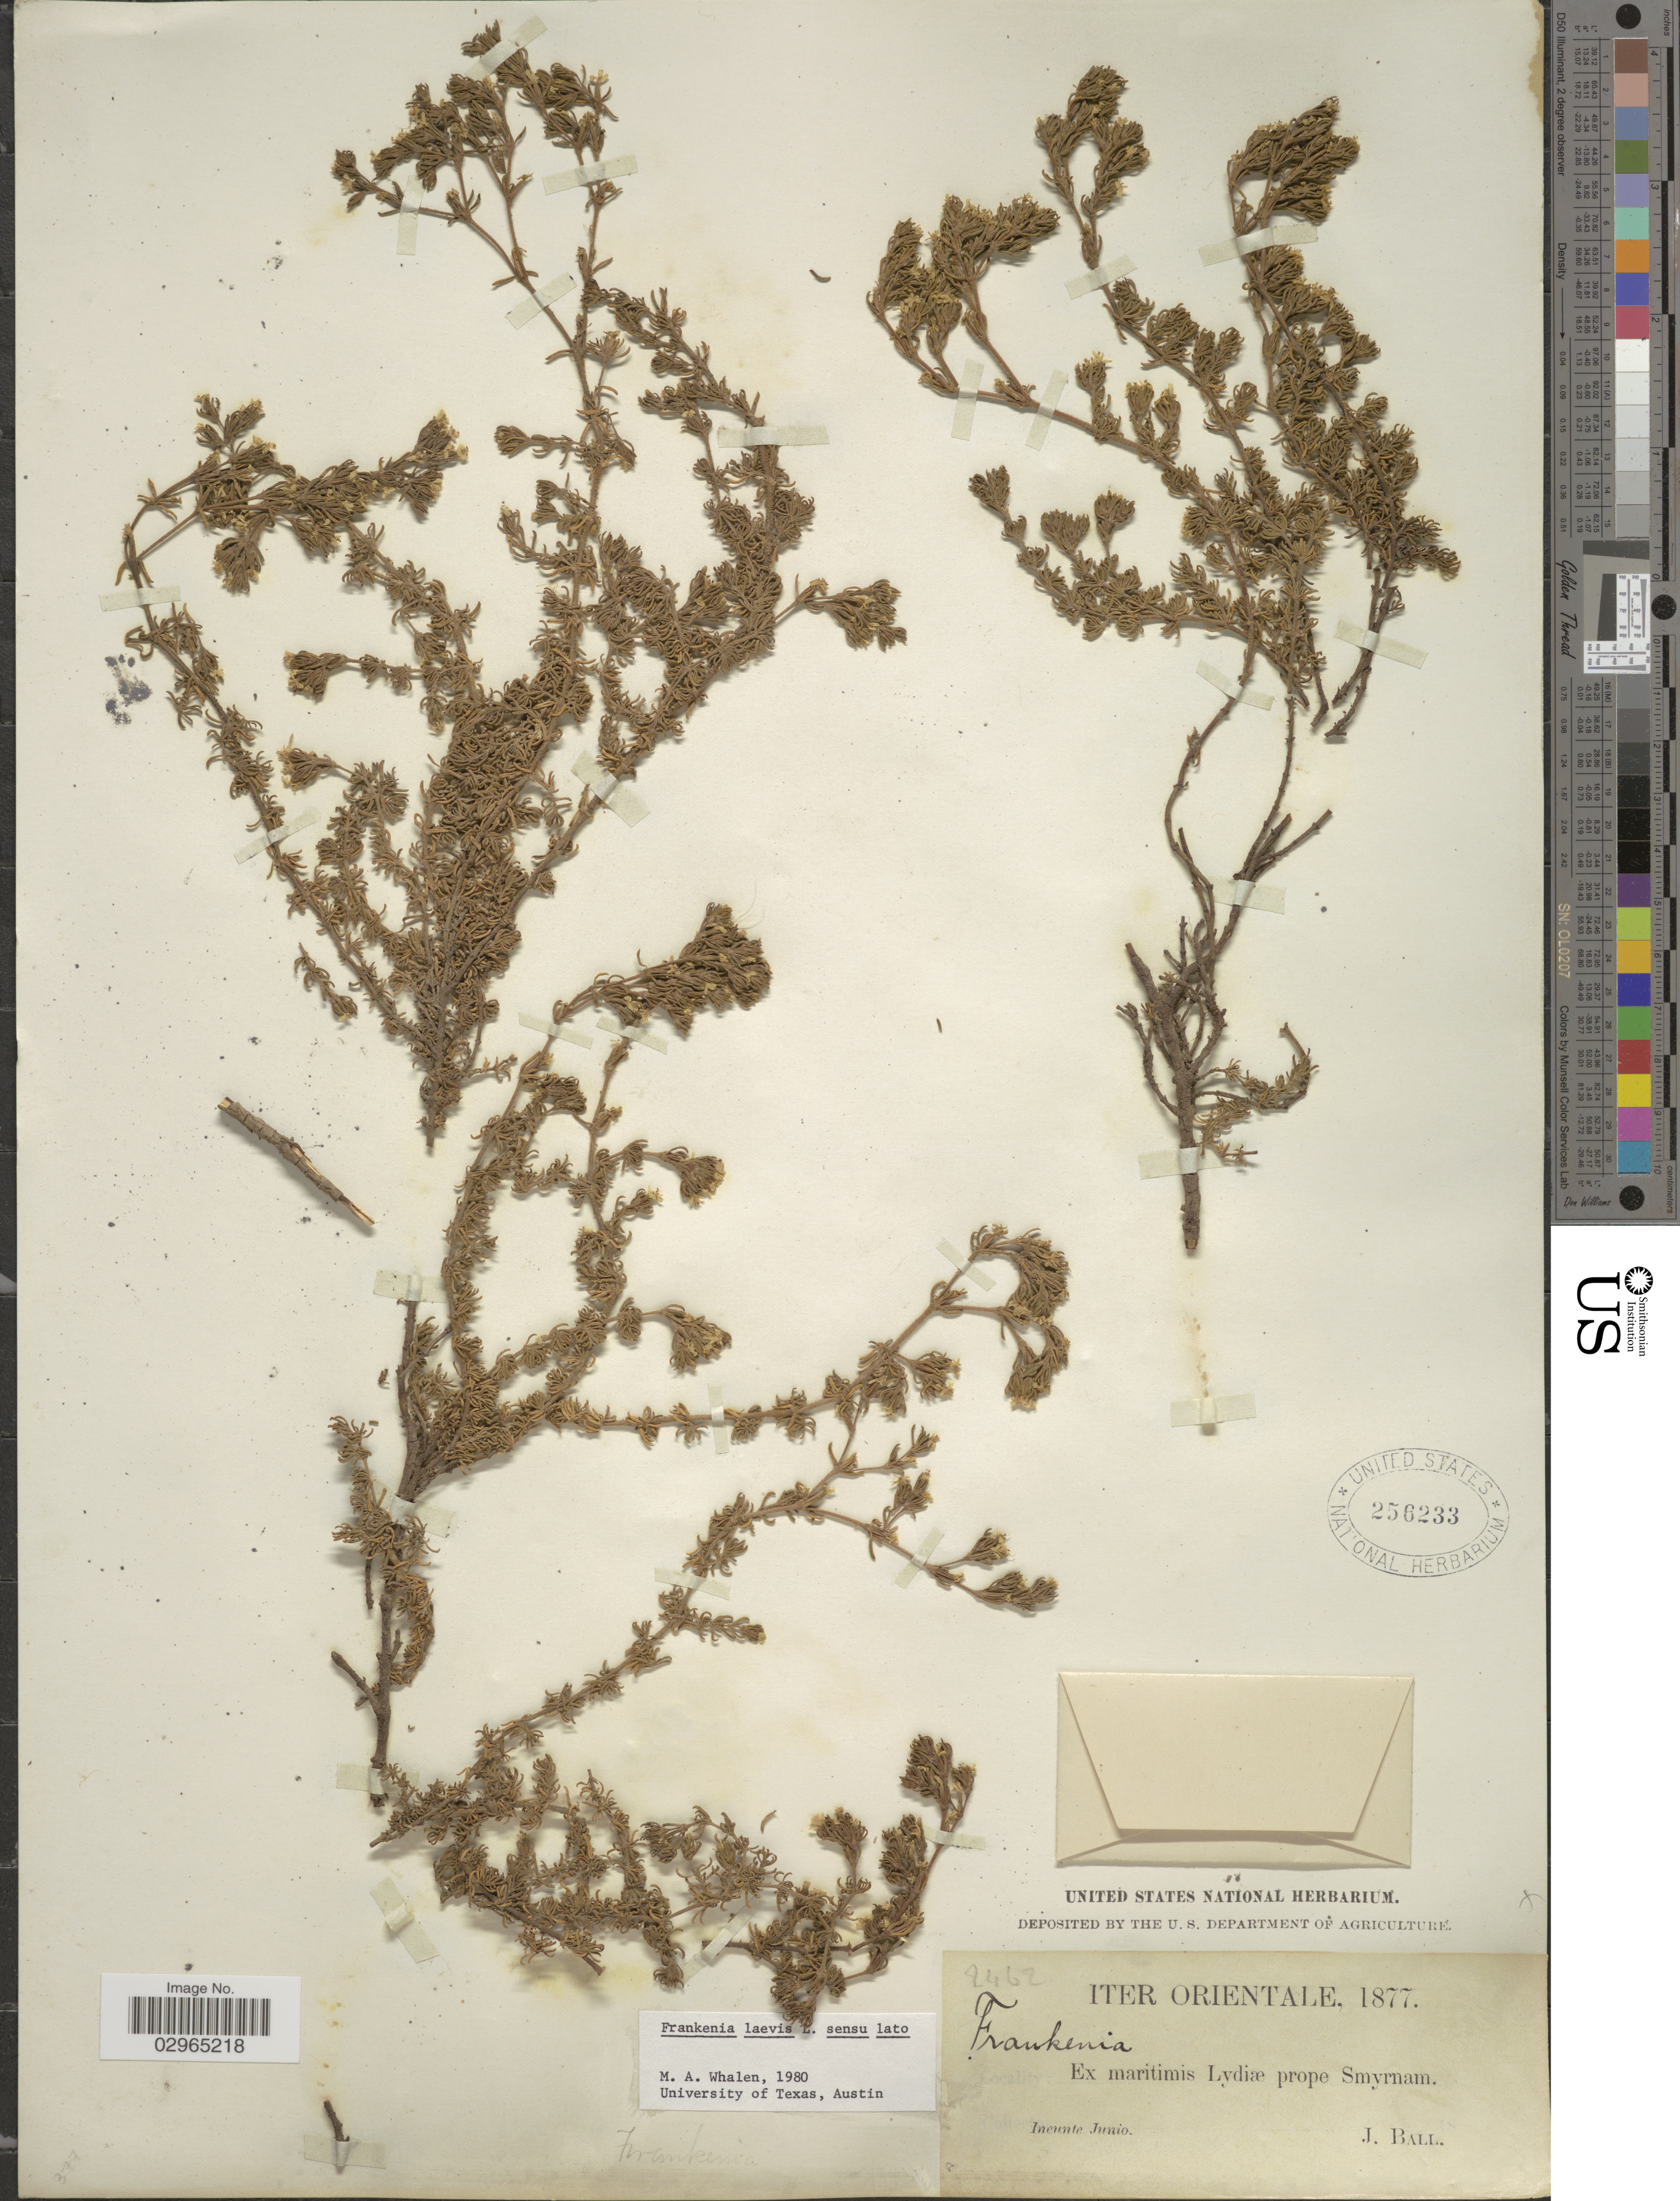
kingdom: Plantae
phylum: Tracheophyta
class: Magnoliopsida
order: Caryophyllales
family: Frankeniaceae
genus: Frankenia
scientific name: Frankenia laevis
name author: L.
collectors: J. Ball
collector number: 2462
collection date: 1877-06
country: Turkey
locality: Iter Orientale. Maritimis Lydiæ prope Smyrnam.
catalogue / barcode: US 256233